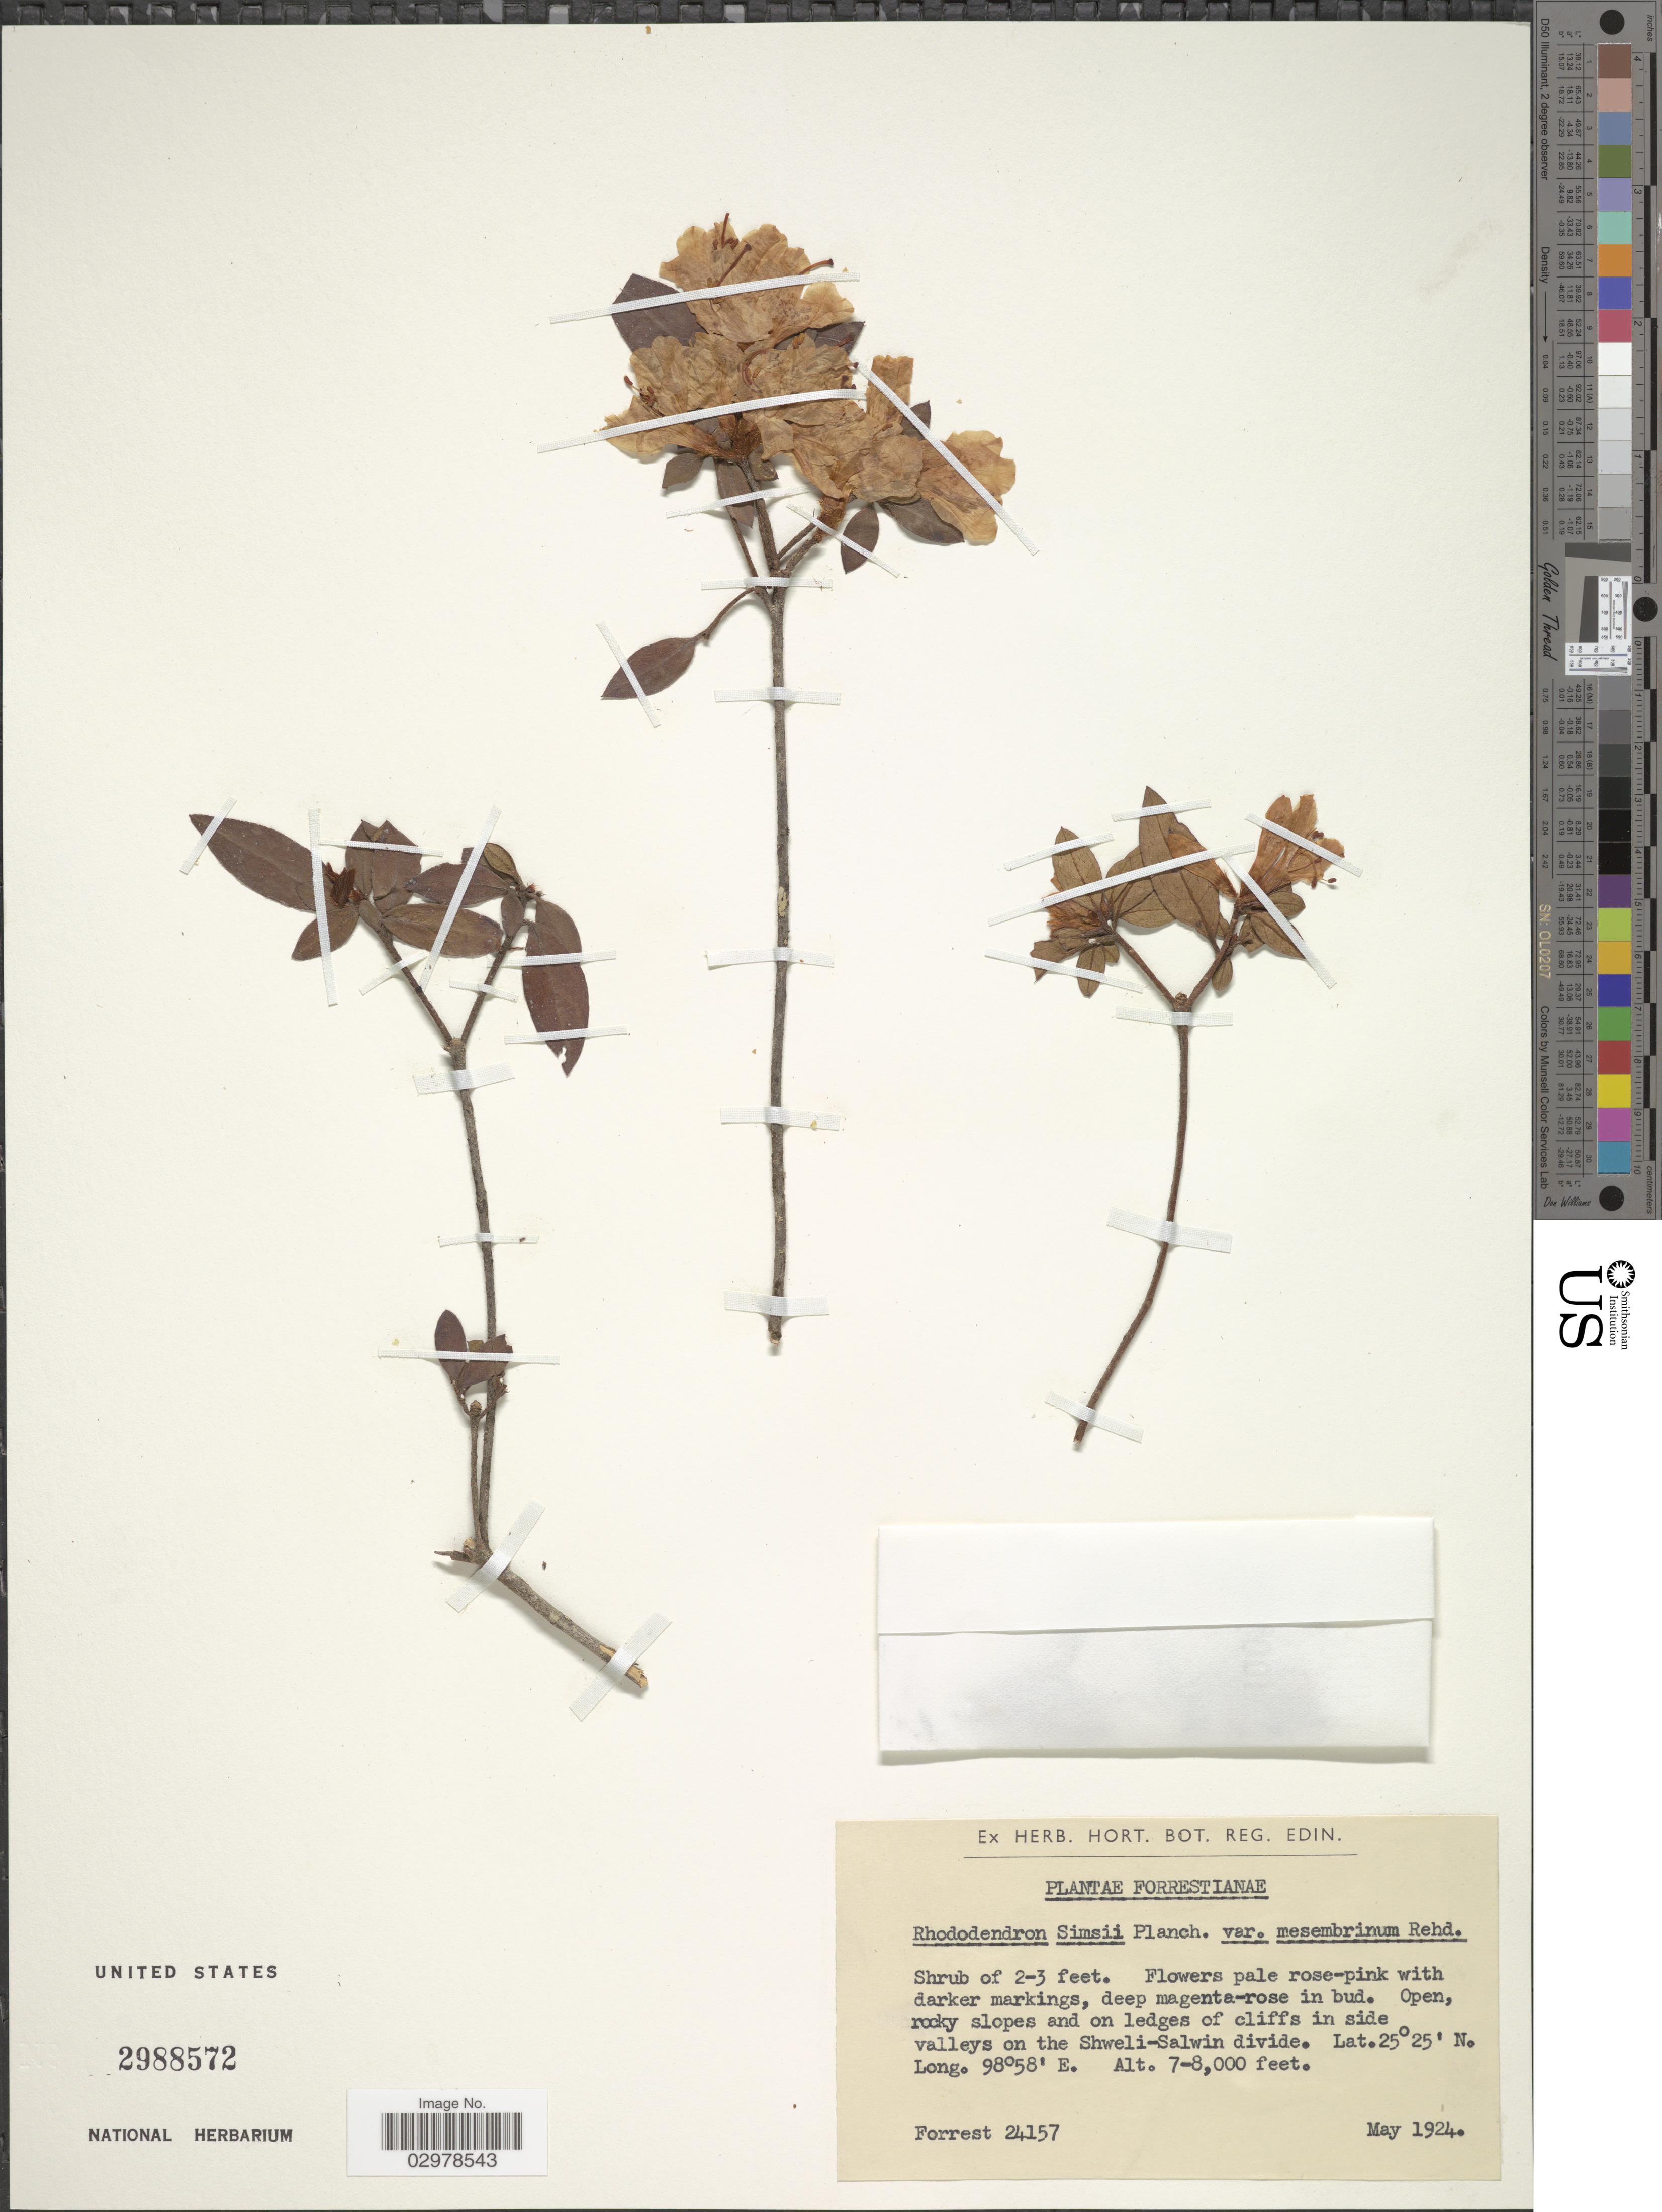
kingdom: Plantae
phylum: Tracheophyta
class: Magnoliopsida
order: Ericales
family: Ericaceae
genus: Rhododendron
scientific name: Rhododendron simsii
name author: Planch.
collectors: -. Forrest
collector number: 24157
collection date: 1924-05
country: China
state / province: Yunnan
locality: Open, rocky slopes and in ledges of cliffs in side valleys on the Shweli-Salwin divide.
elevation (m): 2134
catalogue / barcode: US 2988572